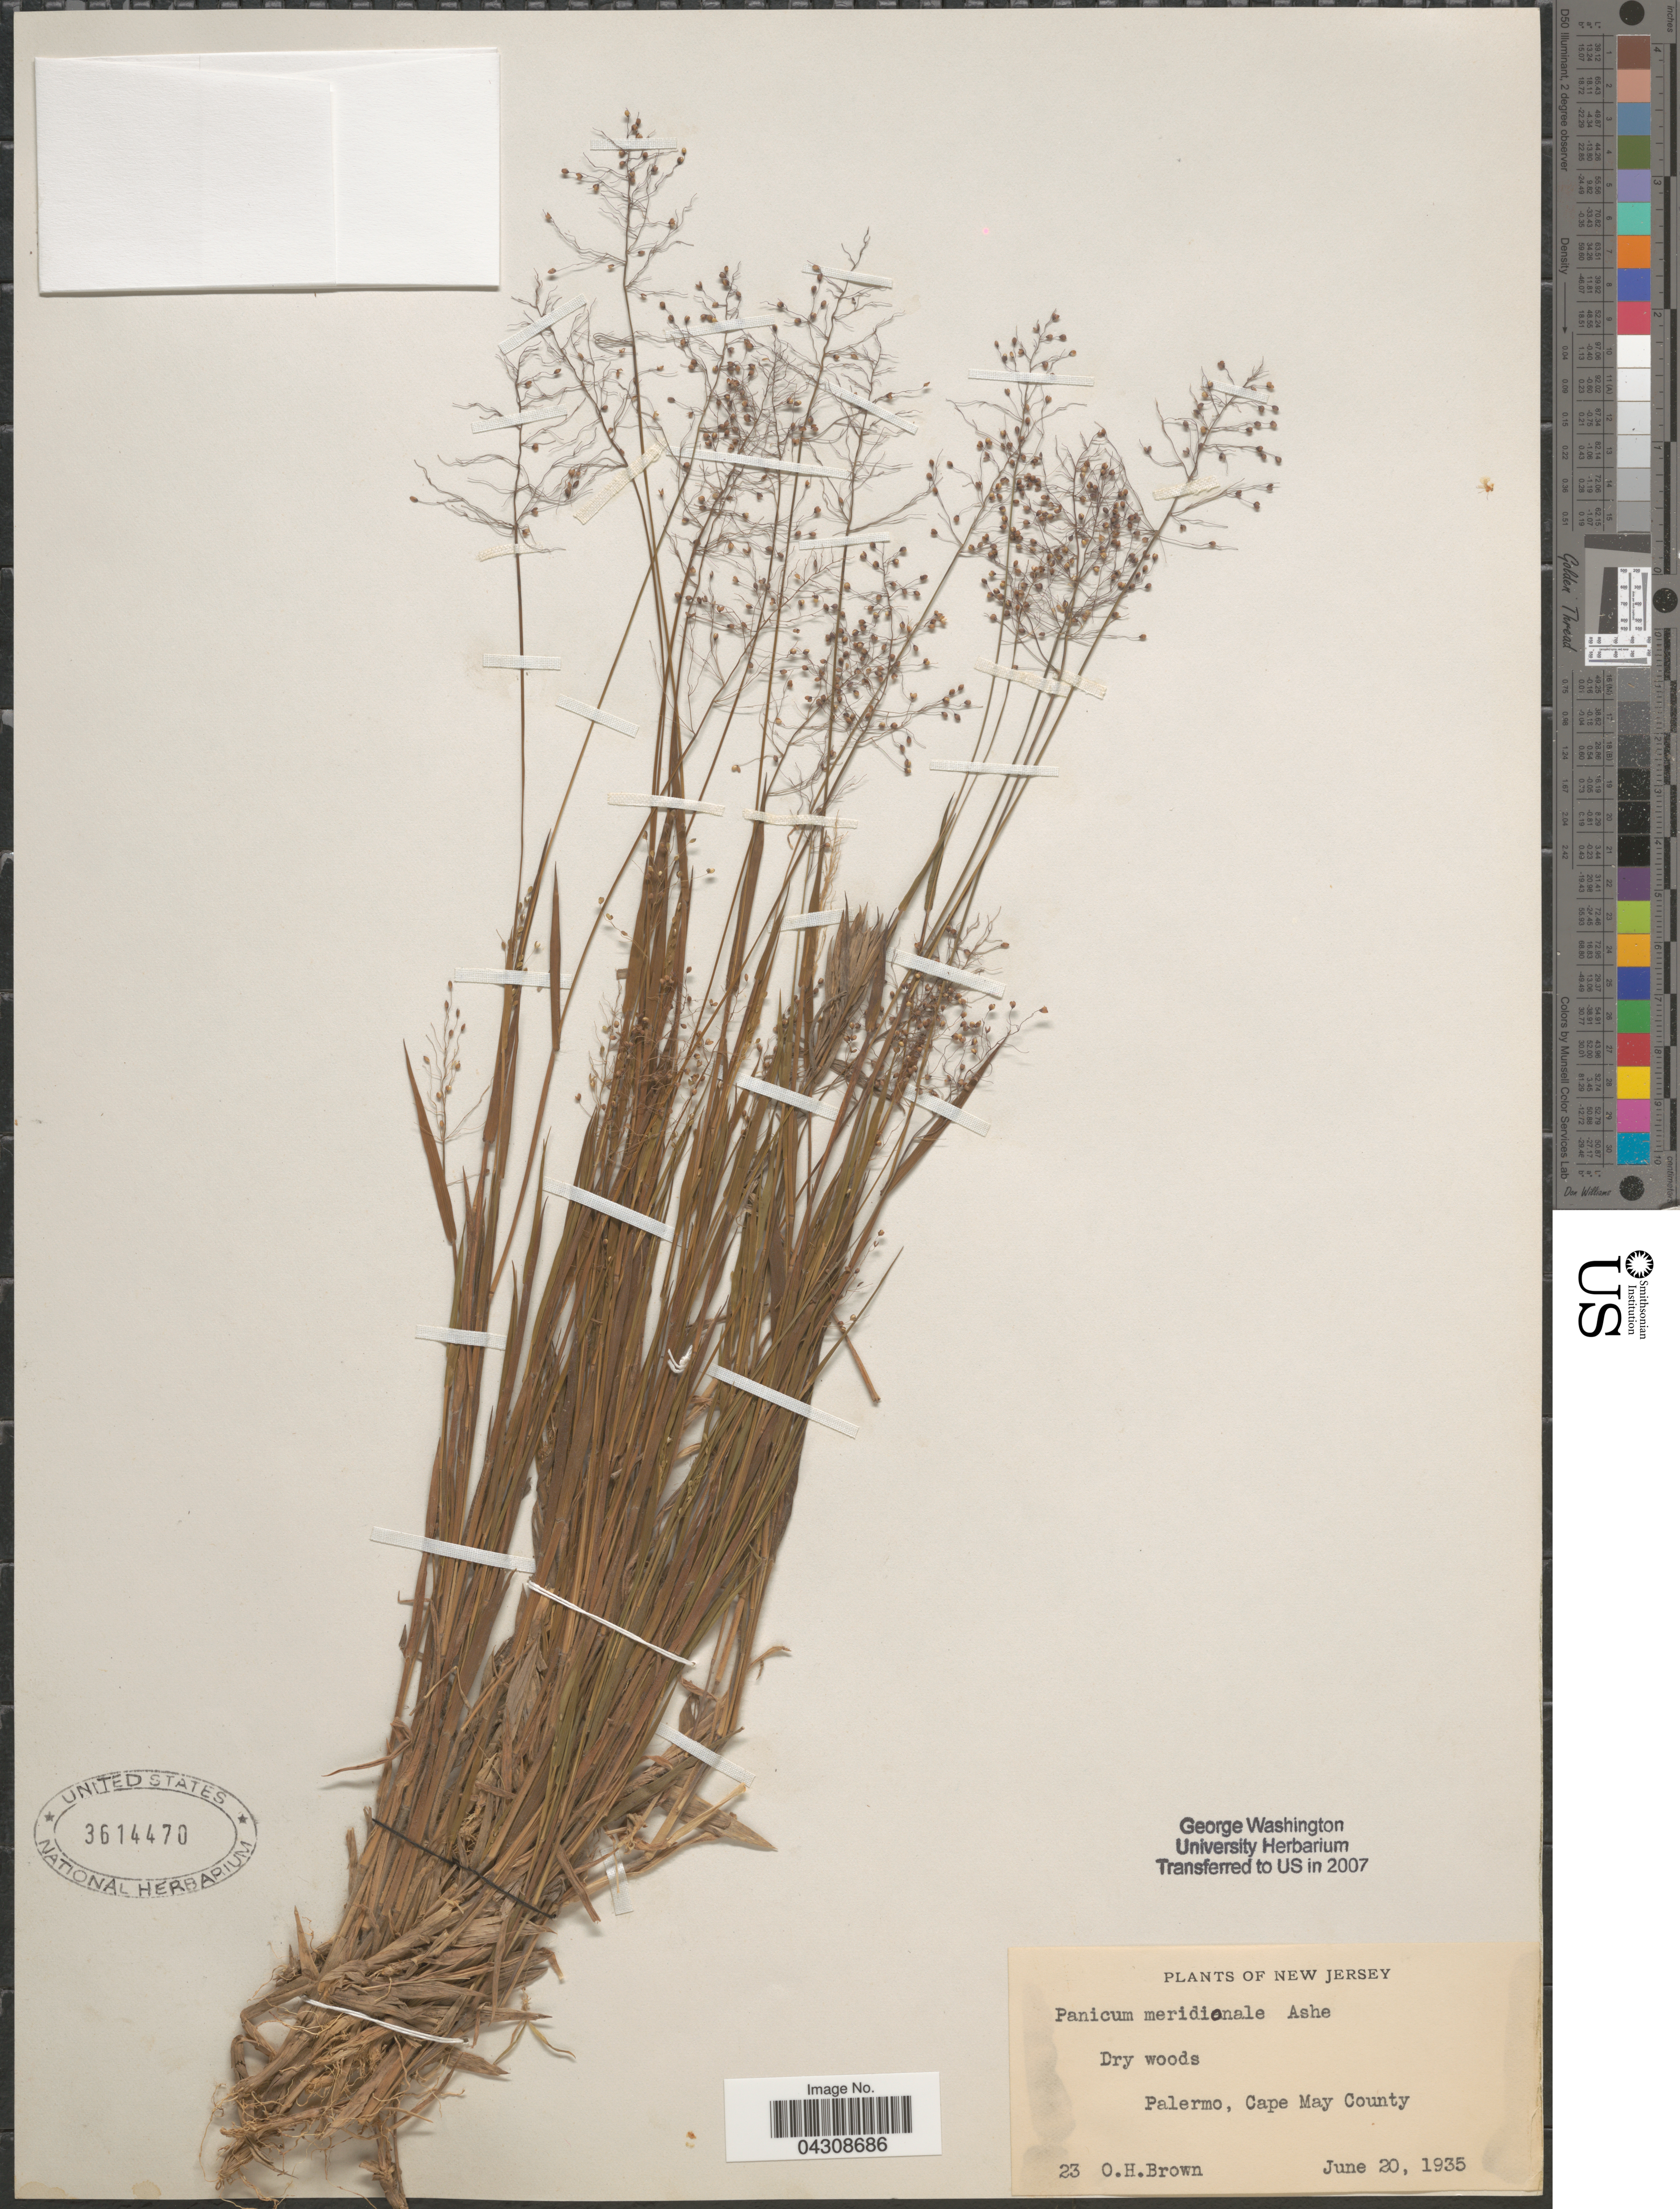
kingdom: Plantae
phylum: Tracheophyta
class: Liliopsida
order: Poales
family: Poaceae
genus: Dichanthelium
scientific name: Dichanthelium acuminatum var. acuminatum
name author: (Sw.) Gould & C.A. Clark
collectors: O. Brown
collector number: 23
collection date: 1935-06-20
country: United States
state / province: New Jersey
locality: Palermo, Cape May County.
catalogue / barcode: US 3614470